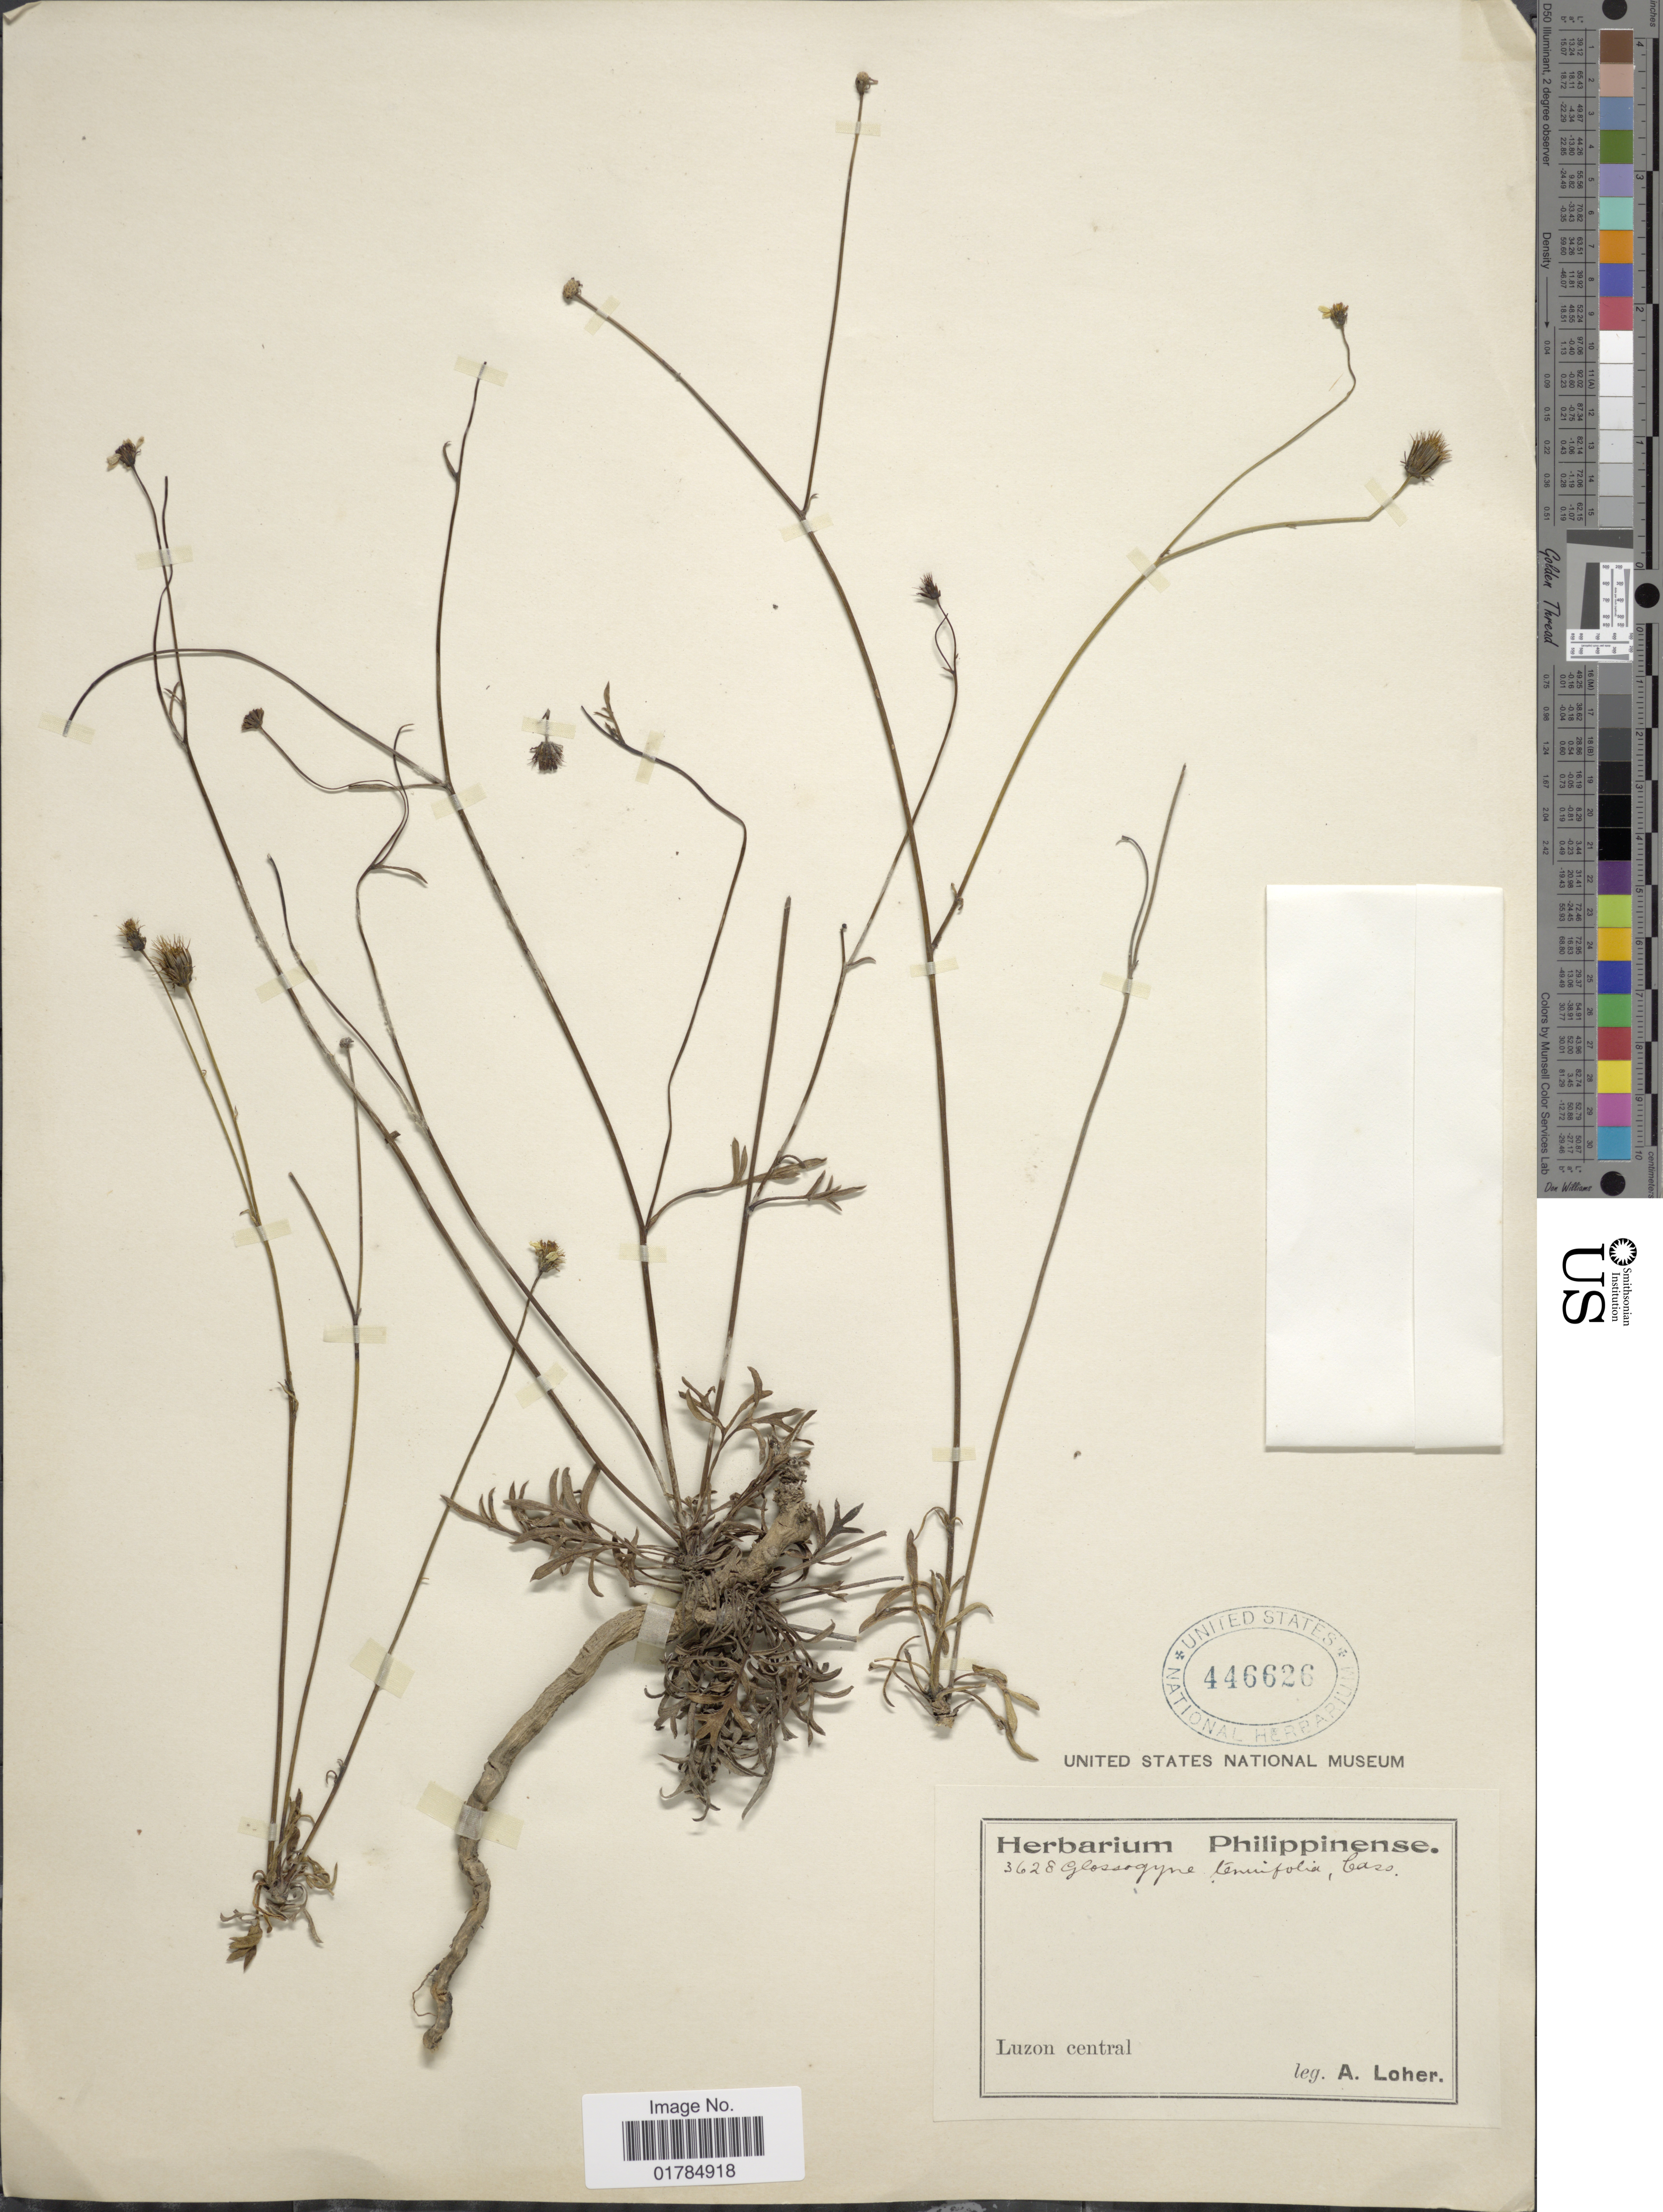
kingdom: Plantae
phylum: Tracheophyta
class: Magnoliopsida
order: Asterales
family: Asteraceae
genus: Glossogyne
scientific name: Glossogyne tenuifolia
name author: (Labill.)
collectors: A. Loher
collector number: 3628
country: Philippines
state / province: Central Luzon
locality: Luzon Central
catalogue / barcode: US 446626